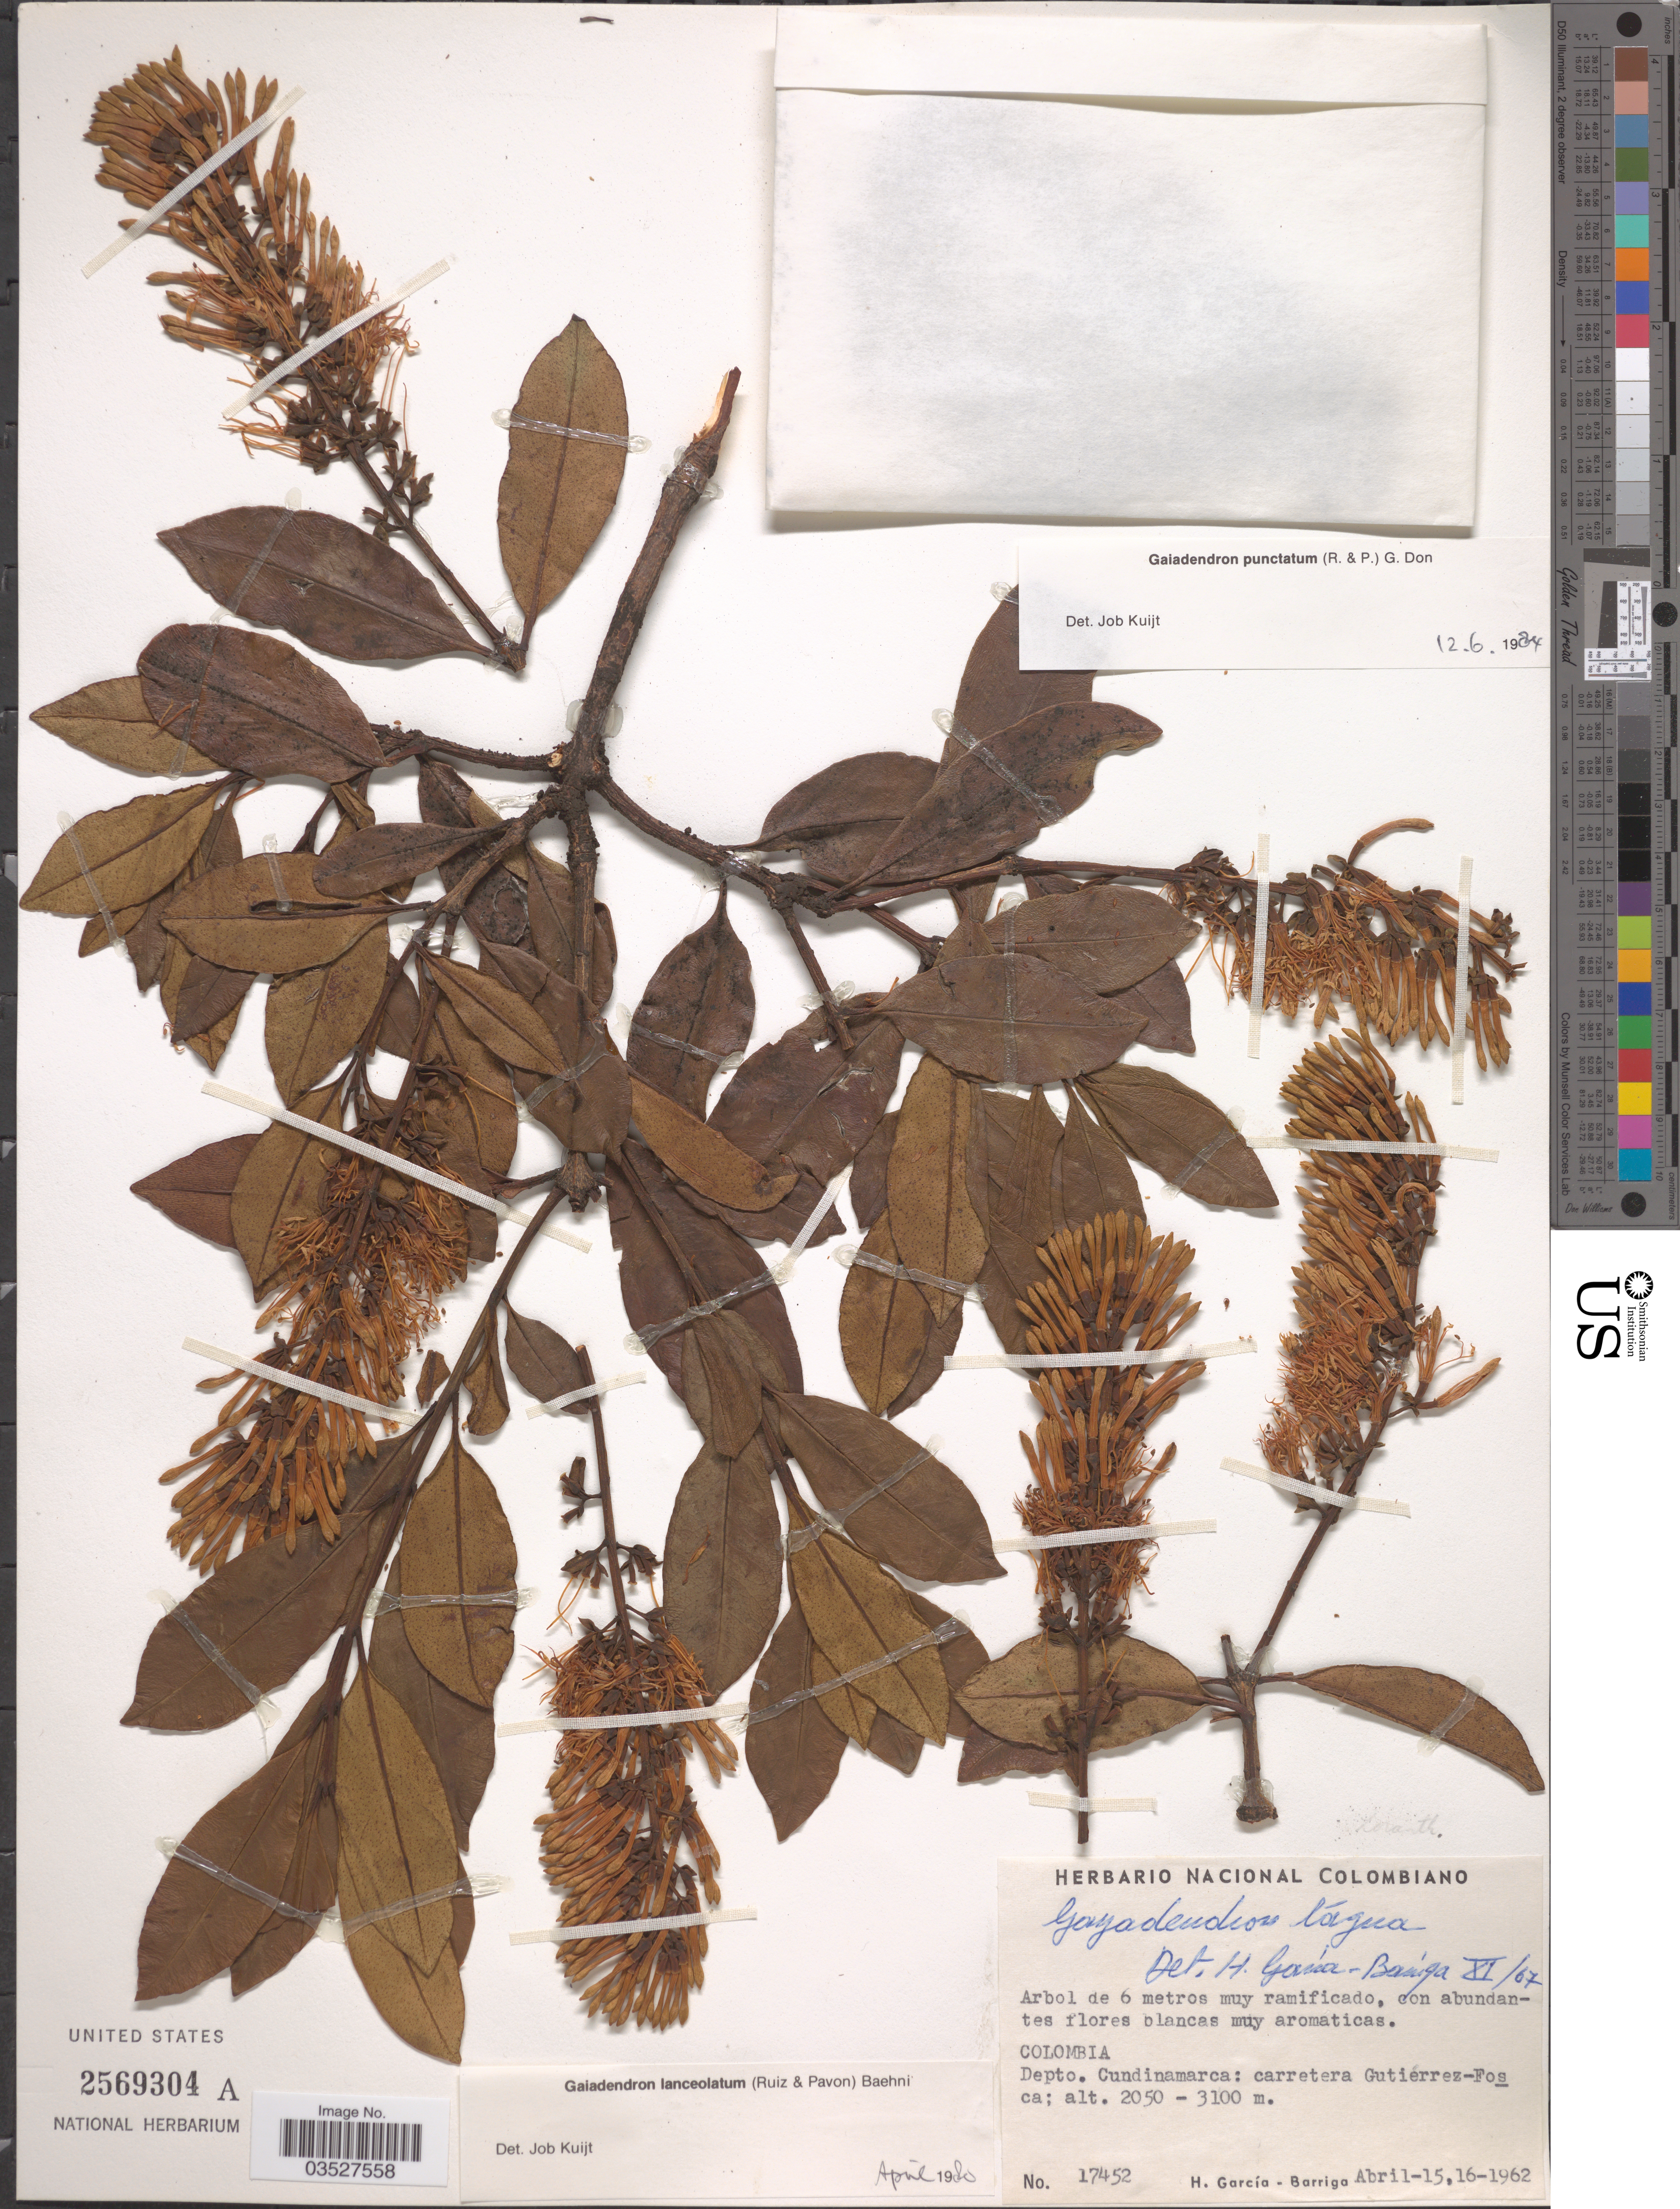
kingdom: Plantae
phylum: Tracheophyta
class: Magnoliopsida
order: Santalales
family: Loranthaceae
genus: Gaiadendron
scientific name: Gaiadendron punctatum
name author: (Ruiz & Pav.) G. Don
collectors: H. García Barriga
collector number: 17452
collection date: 1962-04-15/1962-04-16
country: Colombia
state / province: Cundinamarca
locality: Depto. Cundinamarca: carretera Gutiérrez-Fosca.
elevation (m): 2050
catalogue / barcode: US 2569304A